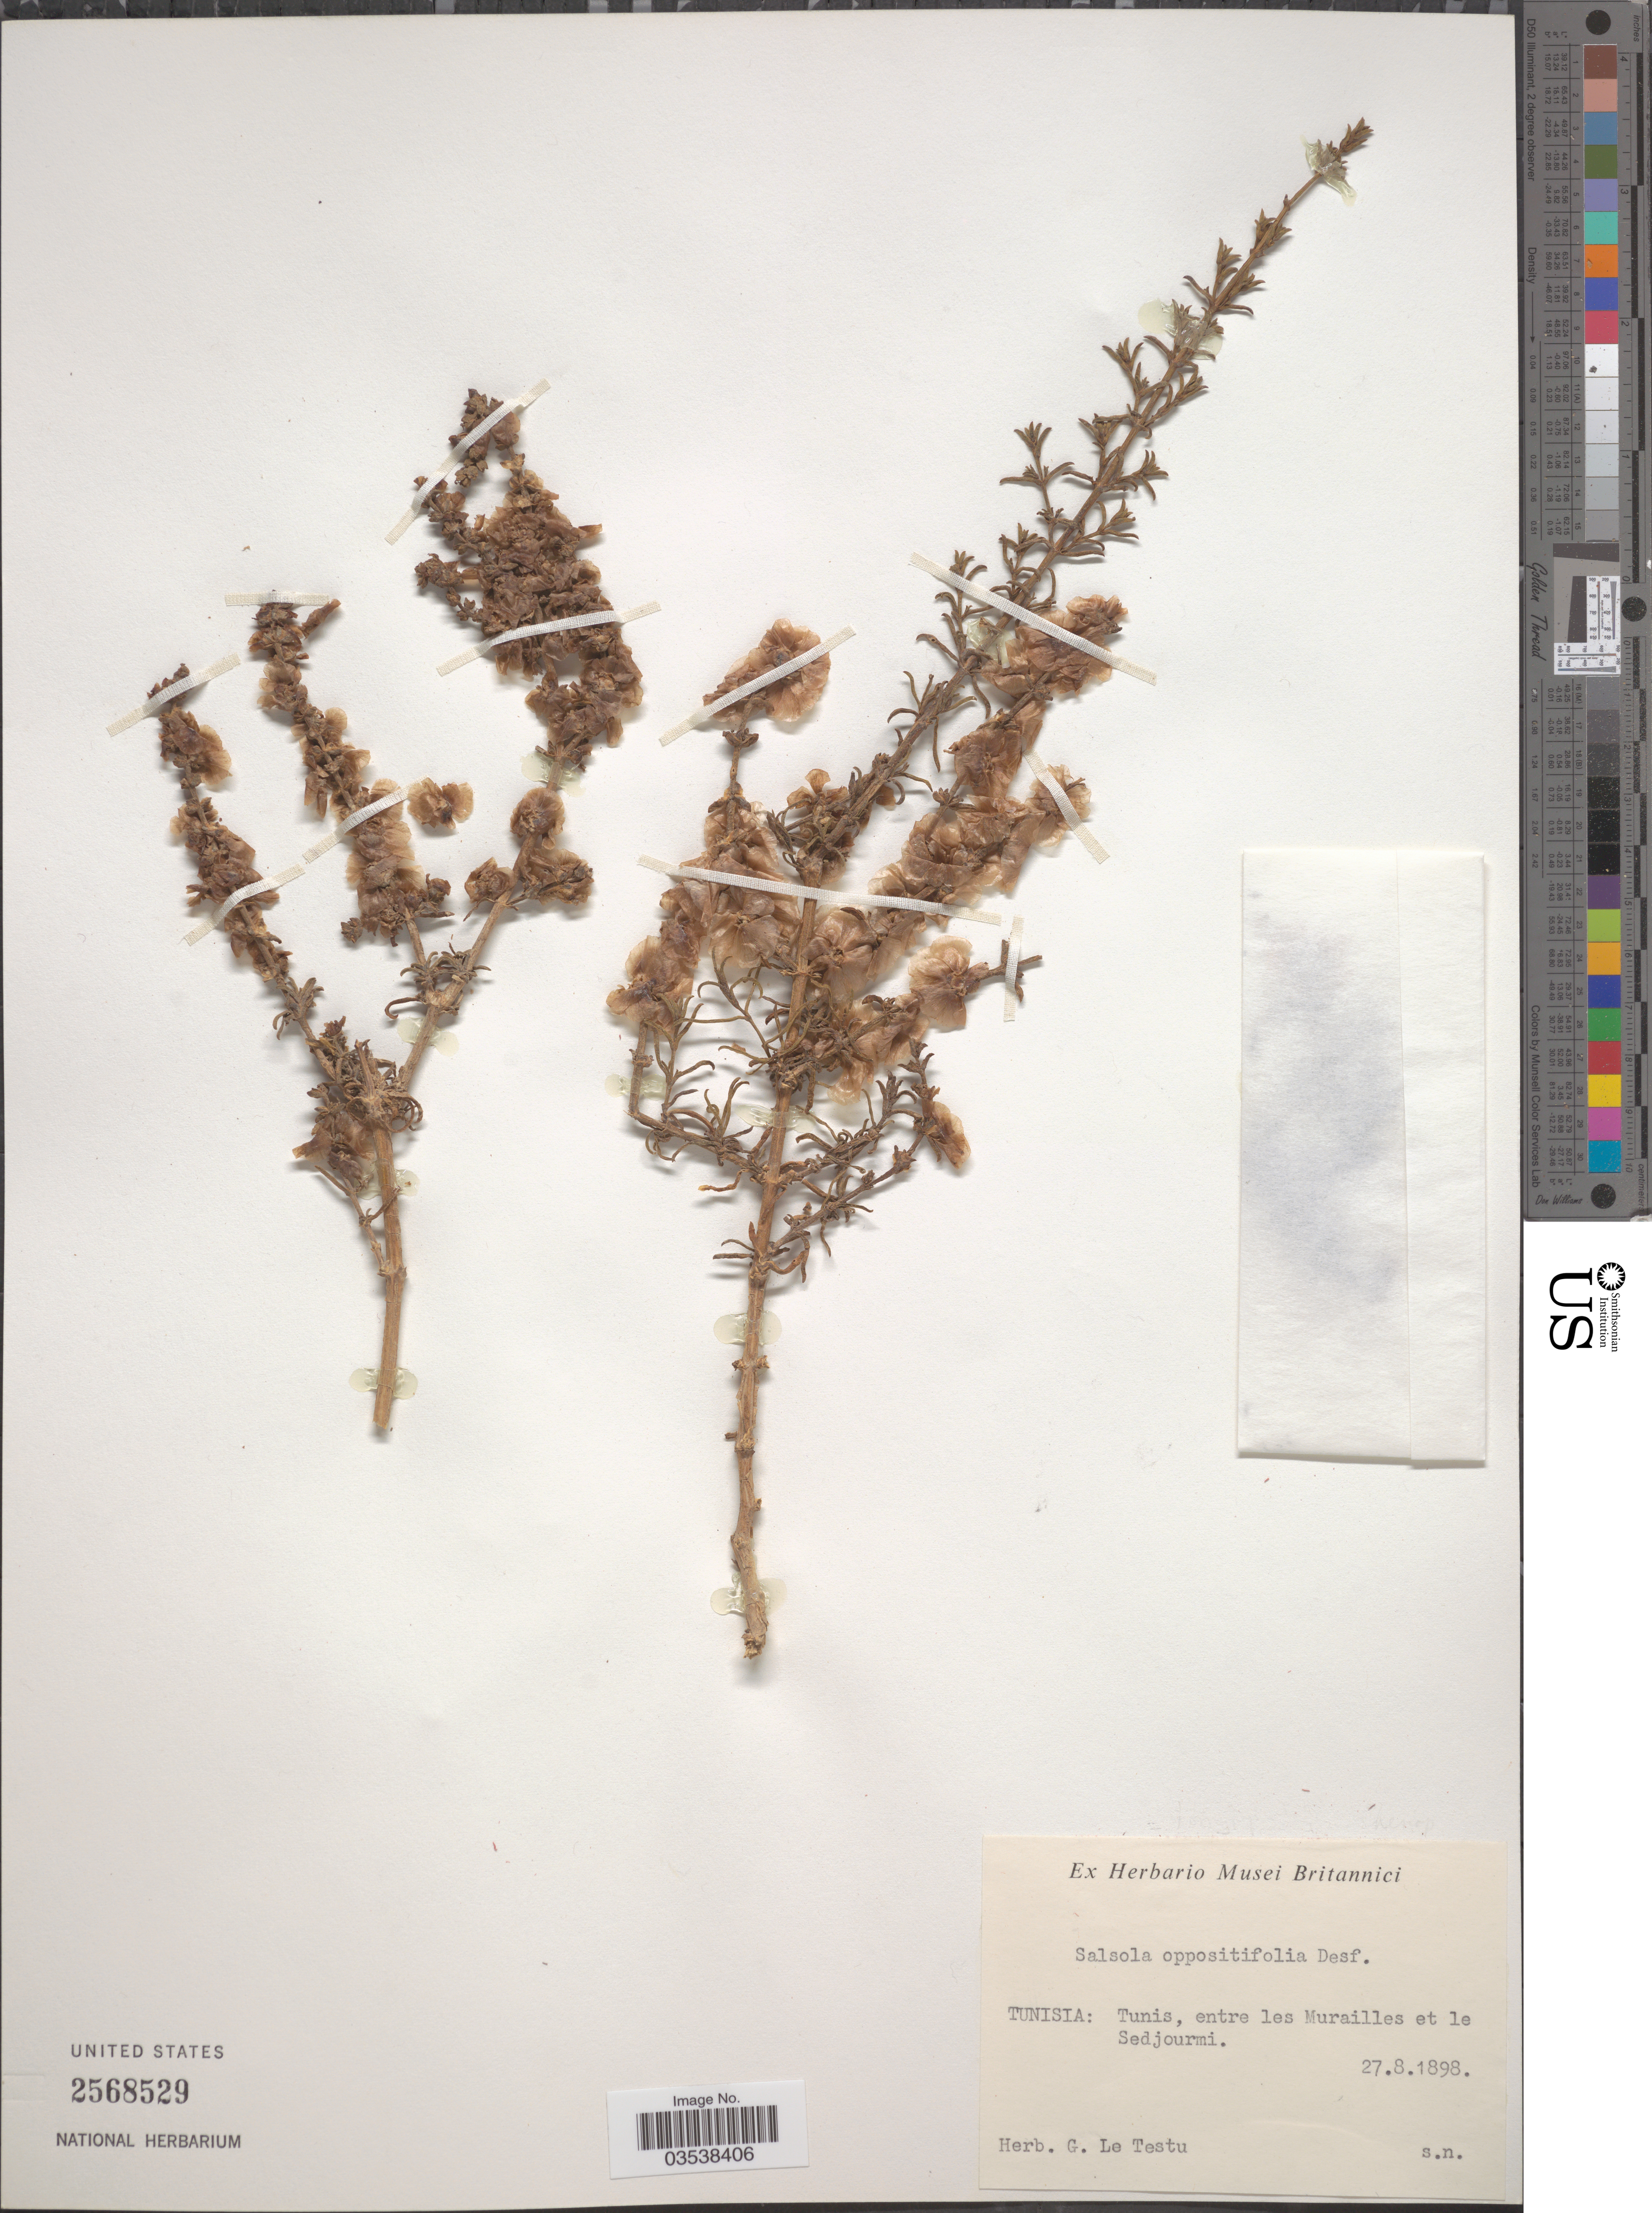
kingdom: Plantae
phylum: Tracheophyta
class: Magnoliopsida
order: Caryophyllales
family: Amaranthaceae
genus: Soda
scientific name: Soda oppositifolia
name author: (Desf.) Akhani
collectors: ex herb. G. Le Testu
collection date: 1898-08-27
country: Tunisia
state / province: Tunis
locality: Entre les Murailles et le Sedjourmi.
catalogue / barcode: US 2568529